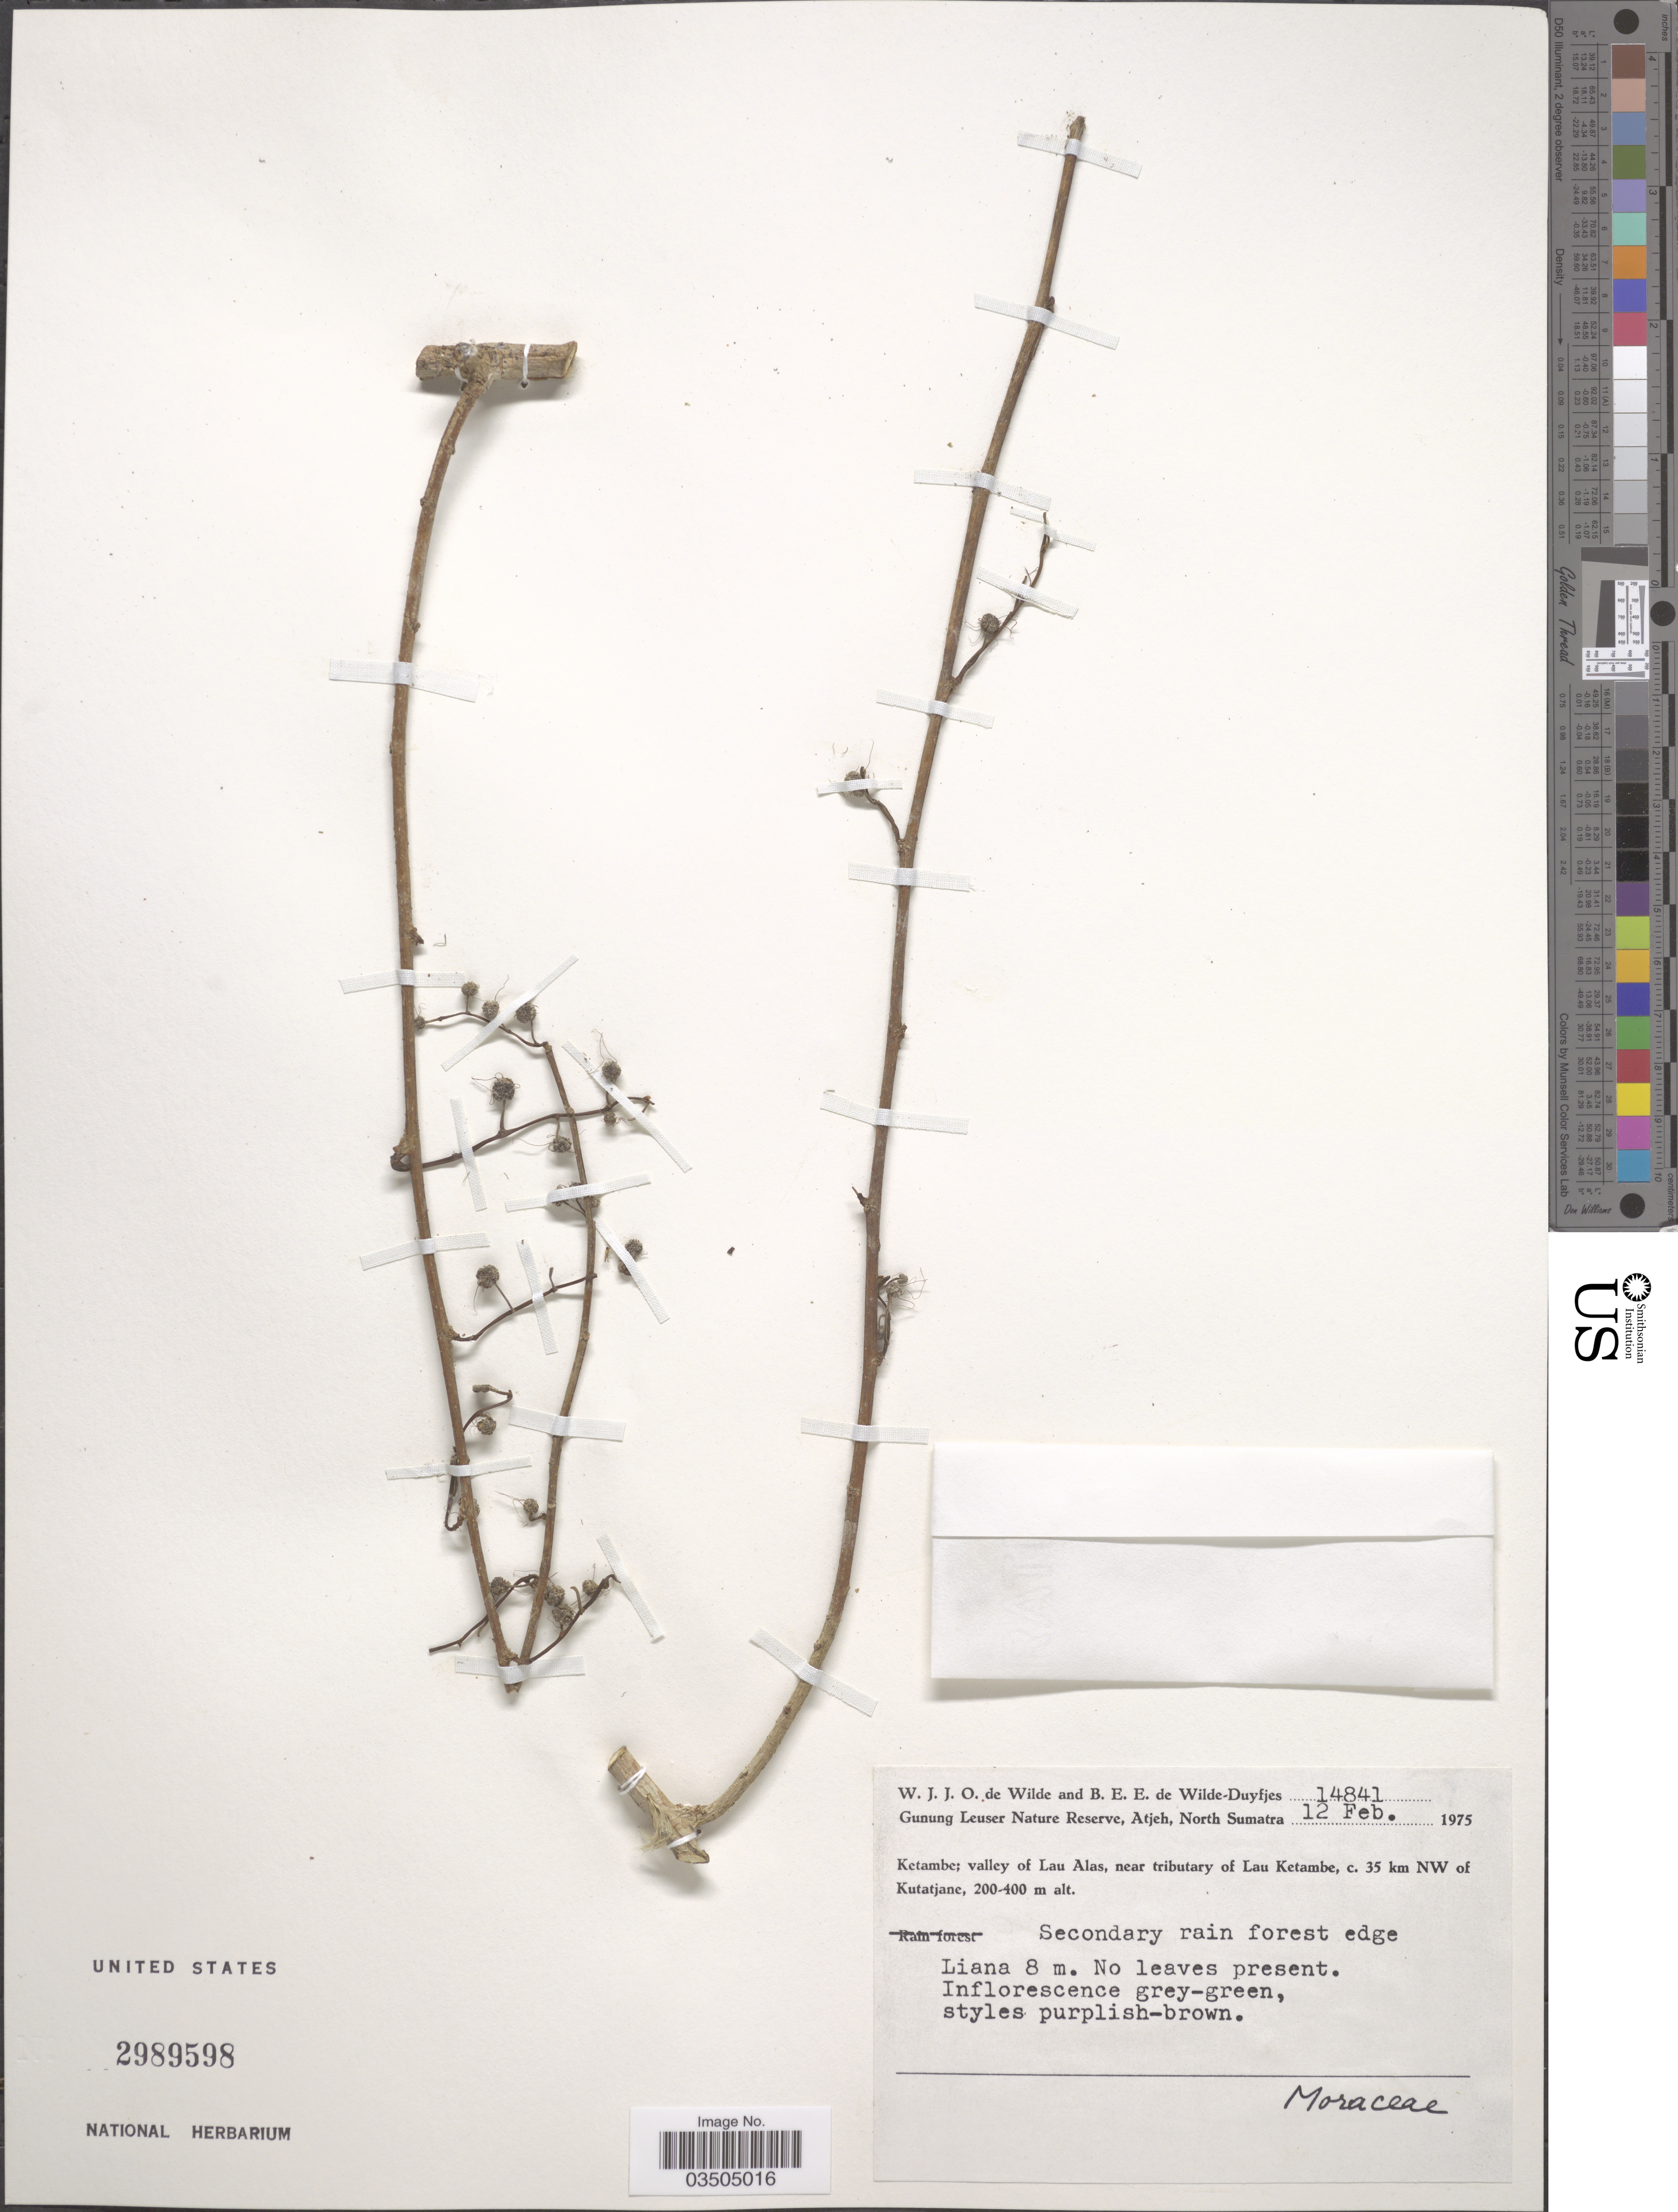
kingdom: Plantae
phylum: Tracheophyta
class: Magnoliopsida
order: Proteales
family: Proteaceae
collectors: W. J. de Wilde & B. E. de Wilde-Duyfjes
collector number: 14841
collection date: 1975-02-12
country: Indonesia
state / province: Sumatra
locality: Gunung Leuser Nature Reserve, Atjeh, North Sumatra. Ketambe; valley of Lau Alas, near tributary of Lau Ketambe, c. 35 km NW of Kutatjane.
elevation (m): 200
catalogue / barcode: US 2989598